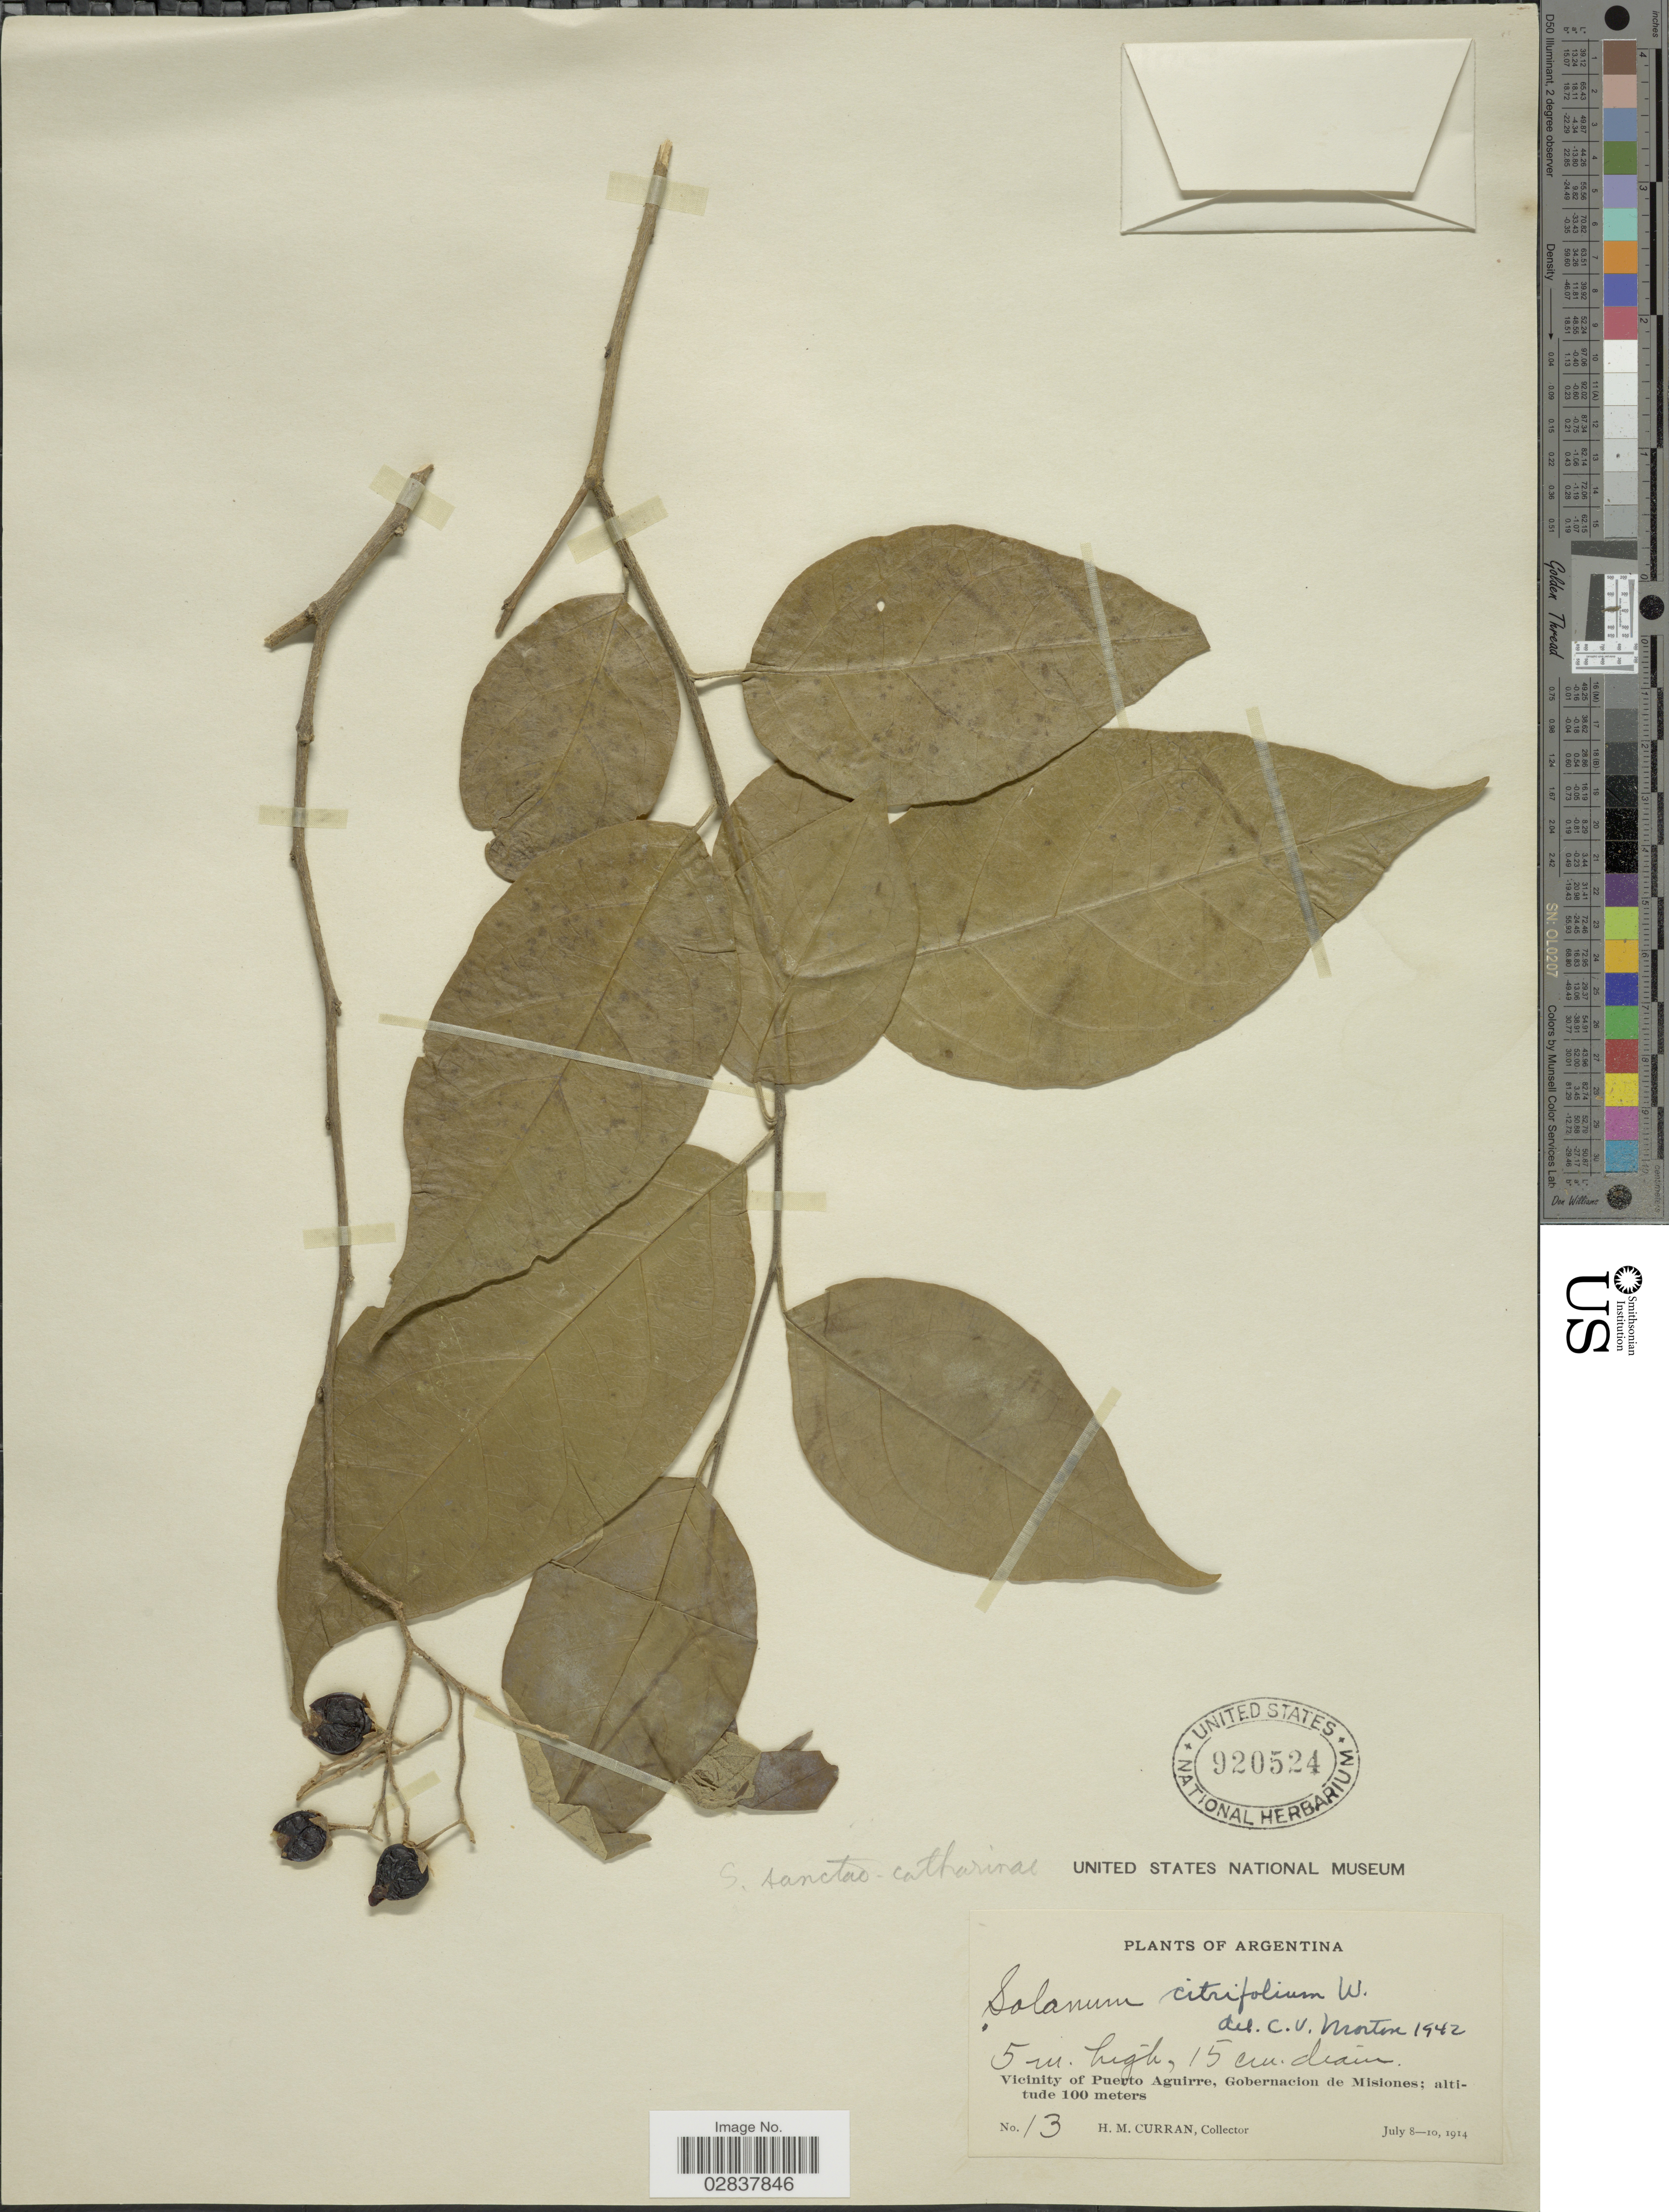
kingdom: Plantae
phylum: Tracheophyta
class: Magnoliopsida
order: Solanales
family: Solanaceae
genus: Solanum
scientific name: Solanum sanctae-katharinae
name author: Dunal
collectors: H. M. Curran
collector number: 13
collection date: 1914-07-08/1914-07-10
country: Argentina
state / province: Misiones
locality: Vicinity of Puerto Aguirre, Gobernacion de Misiones.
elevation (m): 100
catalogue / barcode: US 920524